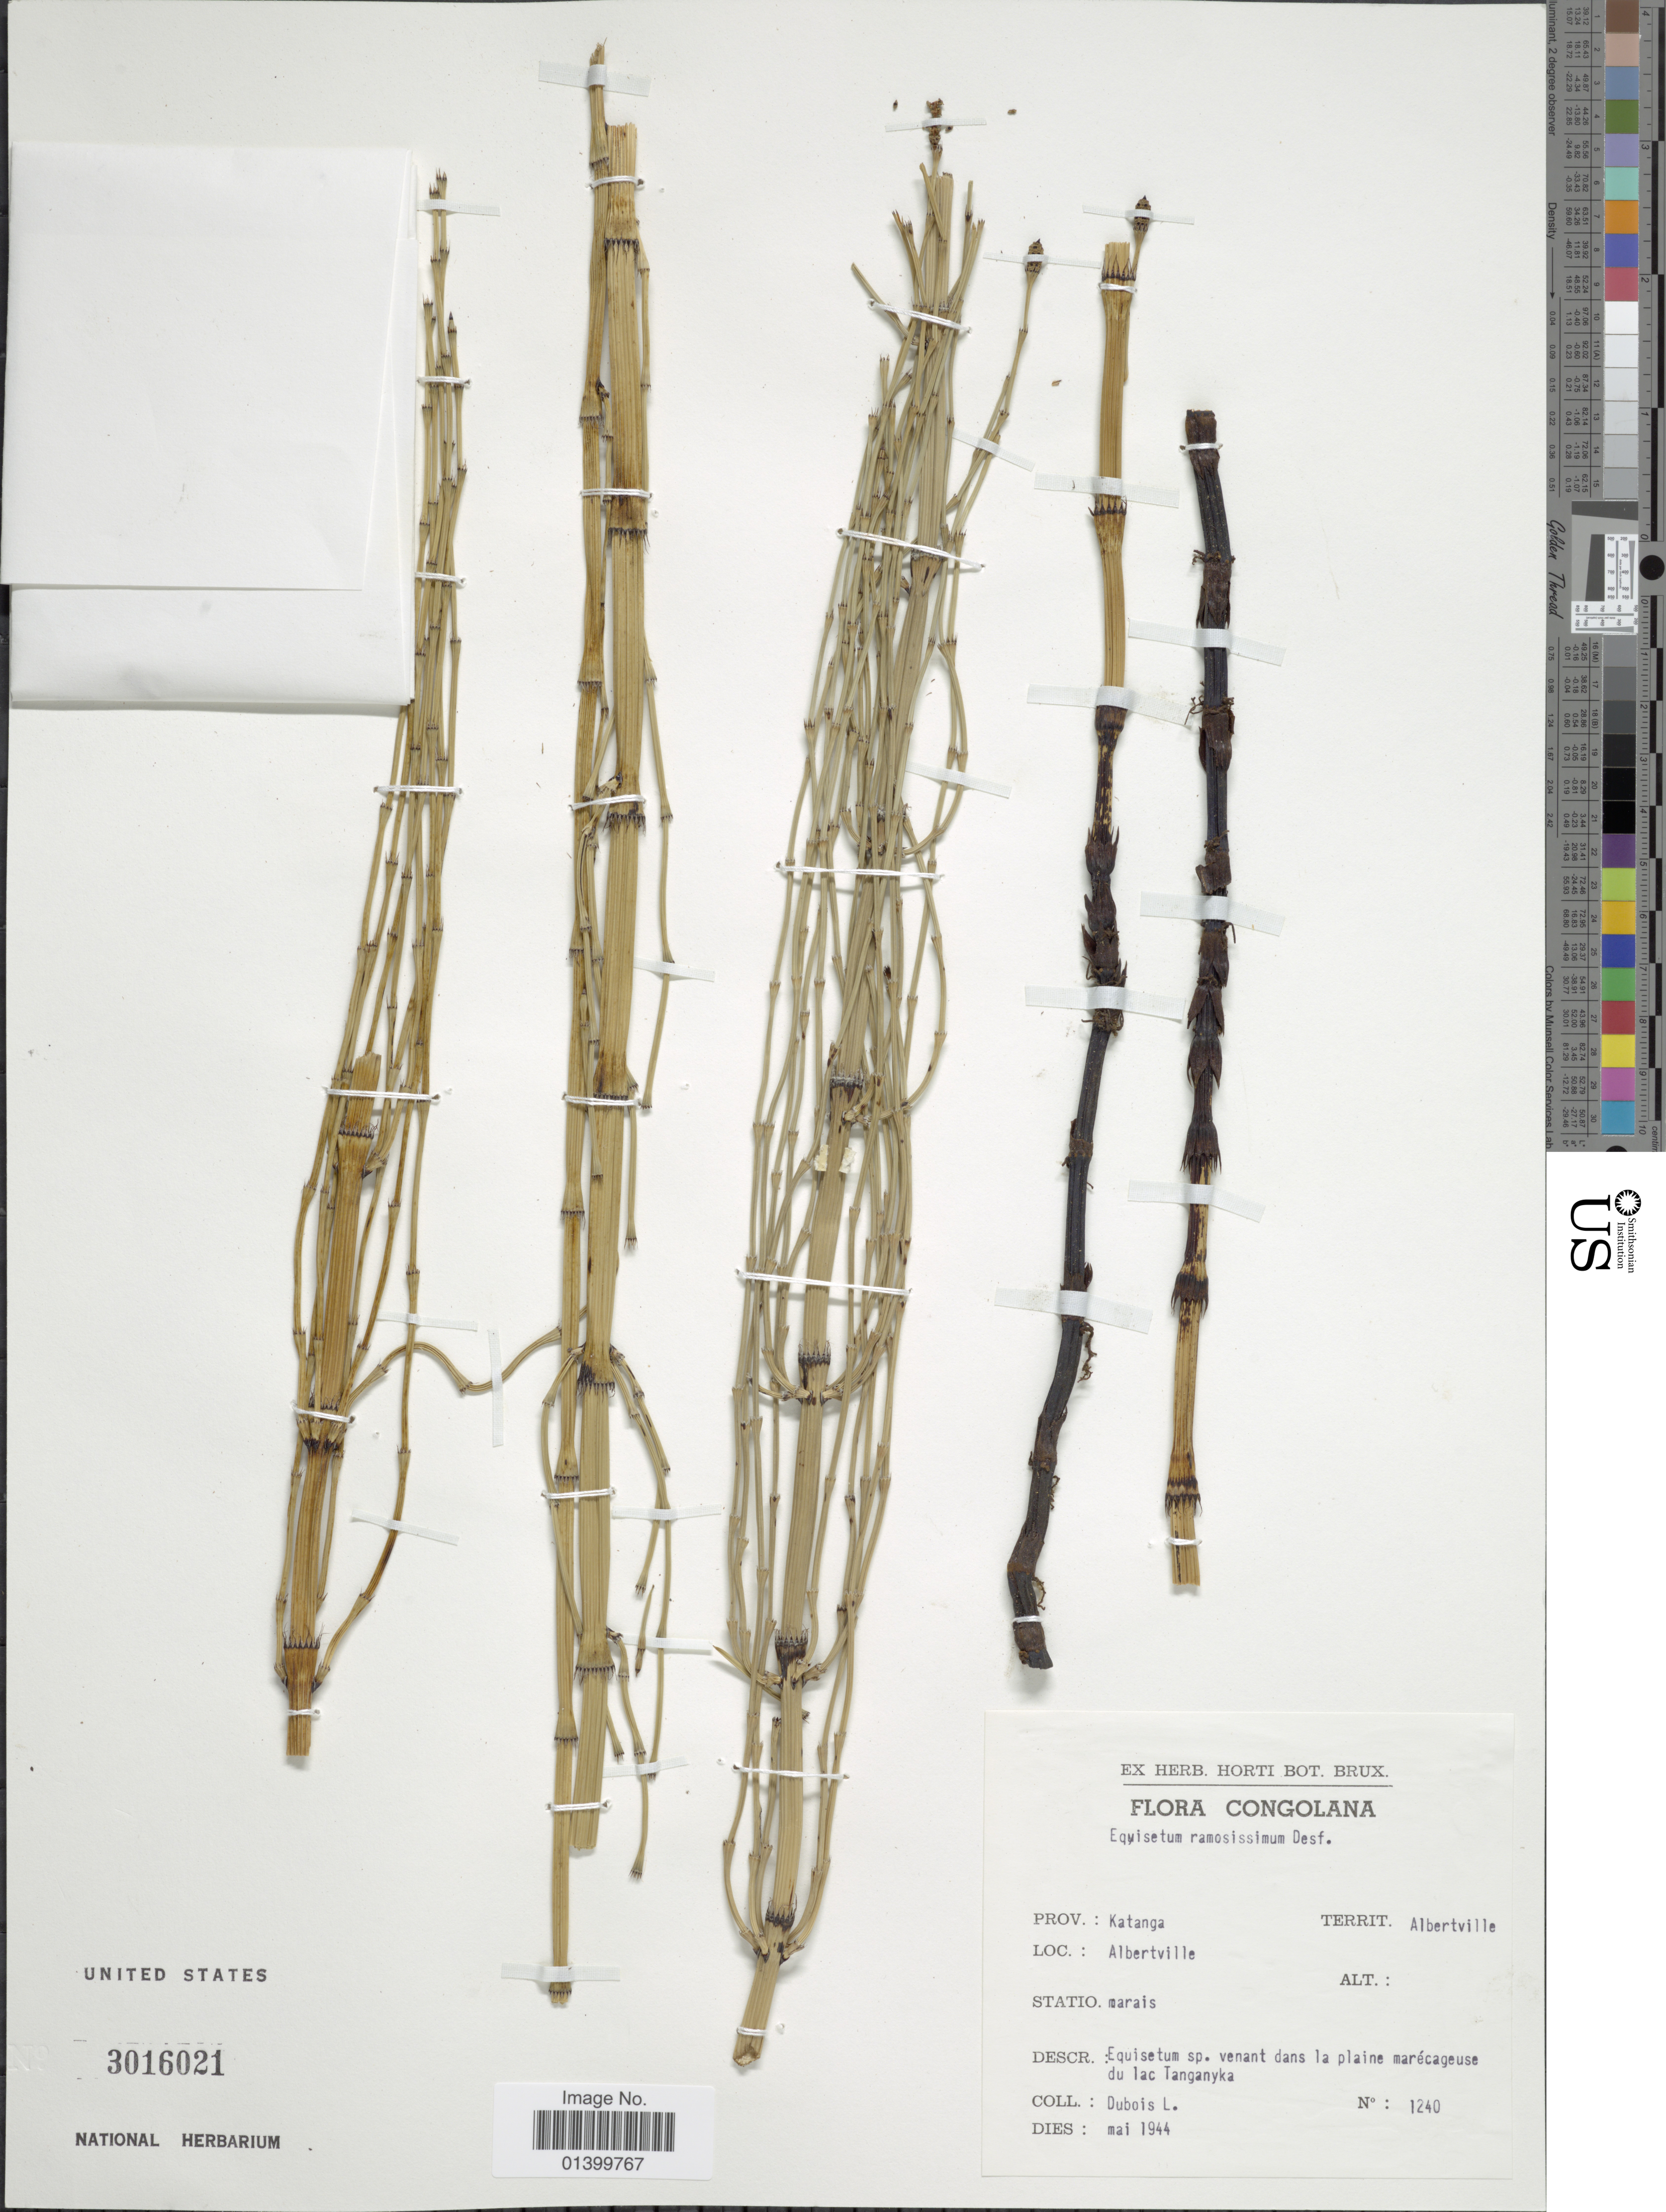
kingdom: Plantae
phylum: Tracheophyta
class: Polypodiopsida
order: Equisetales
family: Equisetaceae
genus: Equisetum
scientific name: Equisetum ramosissimum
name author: Desf.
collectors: L. Dubois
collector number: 1240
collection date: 1944-05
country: Congo, Democratic Republic of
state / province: Tanganyika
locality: Prov.: Katnga. Territ. Albertville. Albertville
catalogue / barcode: US 3016021